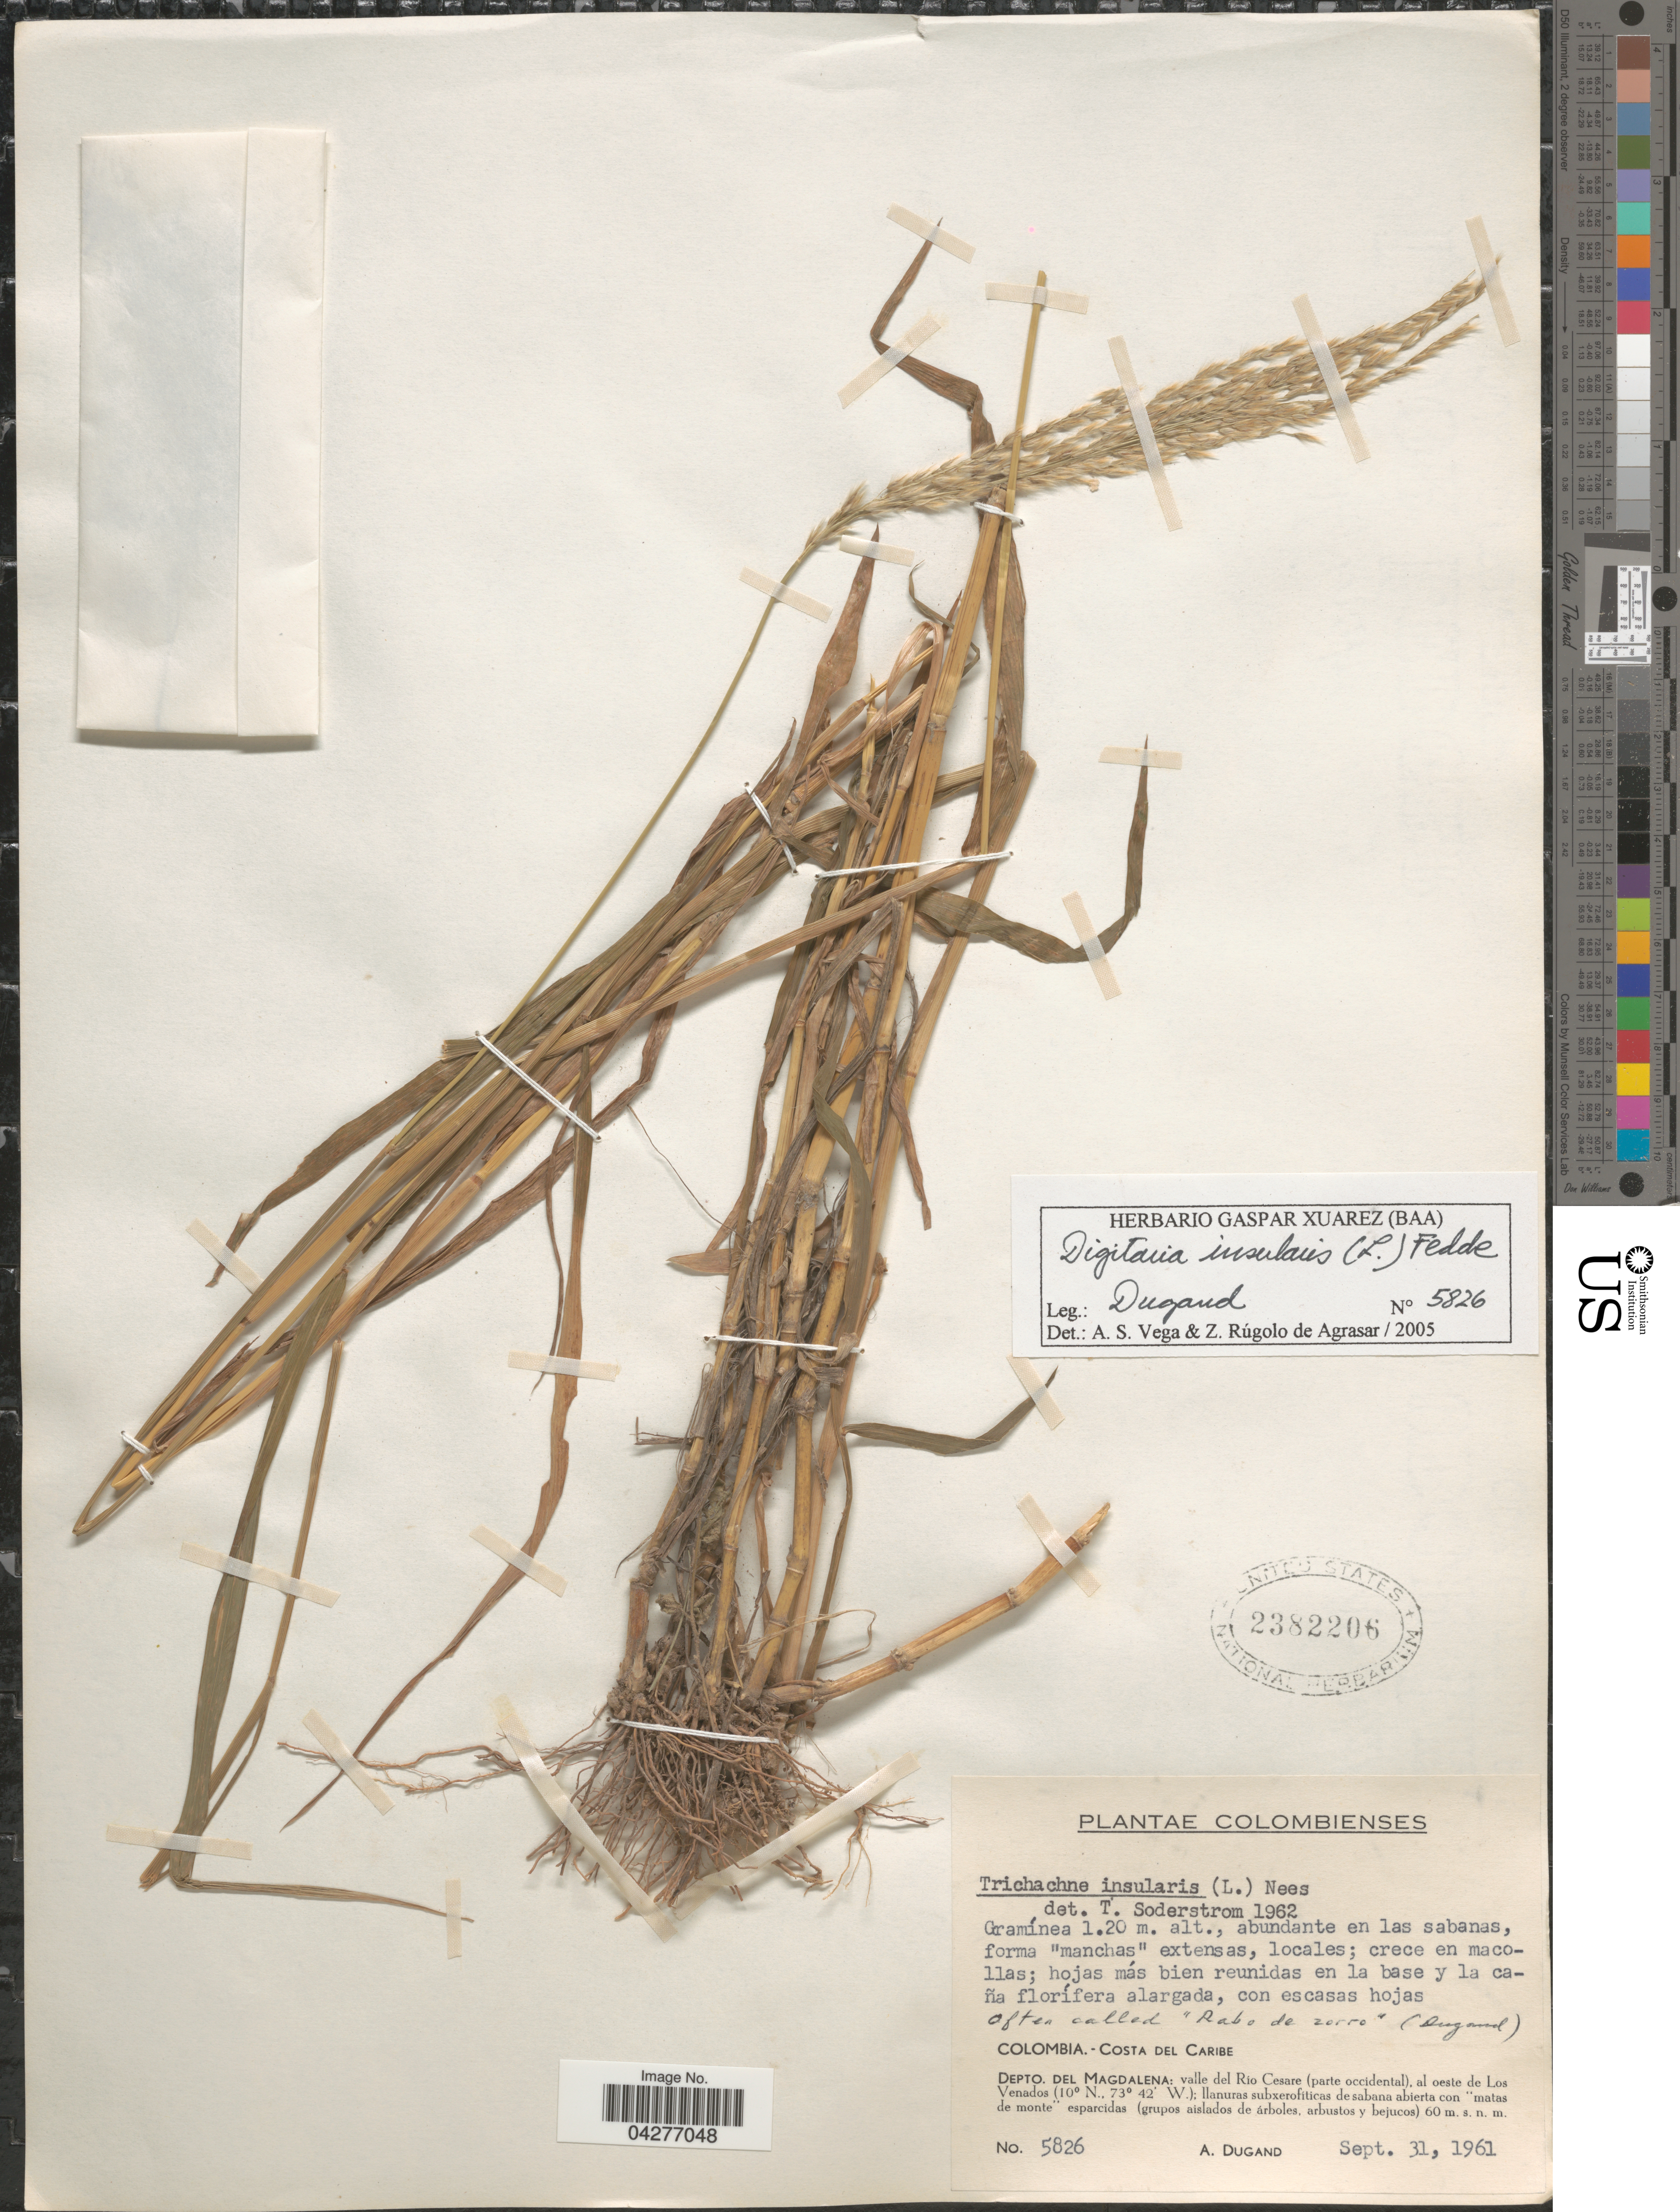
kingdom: Plantae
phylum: Tracheophyta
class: Liliopsida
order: Poales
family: Poaceae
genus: Digitaria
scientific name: Digitaria insularis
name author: (L.) Fedde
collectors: A. Dugand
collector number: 5826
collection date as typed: Transcribed d/m/y: 31/9/1961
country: Colombia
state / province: Magdalena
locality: Costa del Caribe. Depto. del Magdalena: valle del Rio Cesare (parte occidental), al oeste de Los Venados.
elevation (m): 60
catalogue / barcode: US 2382206